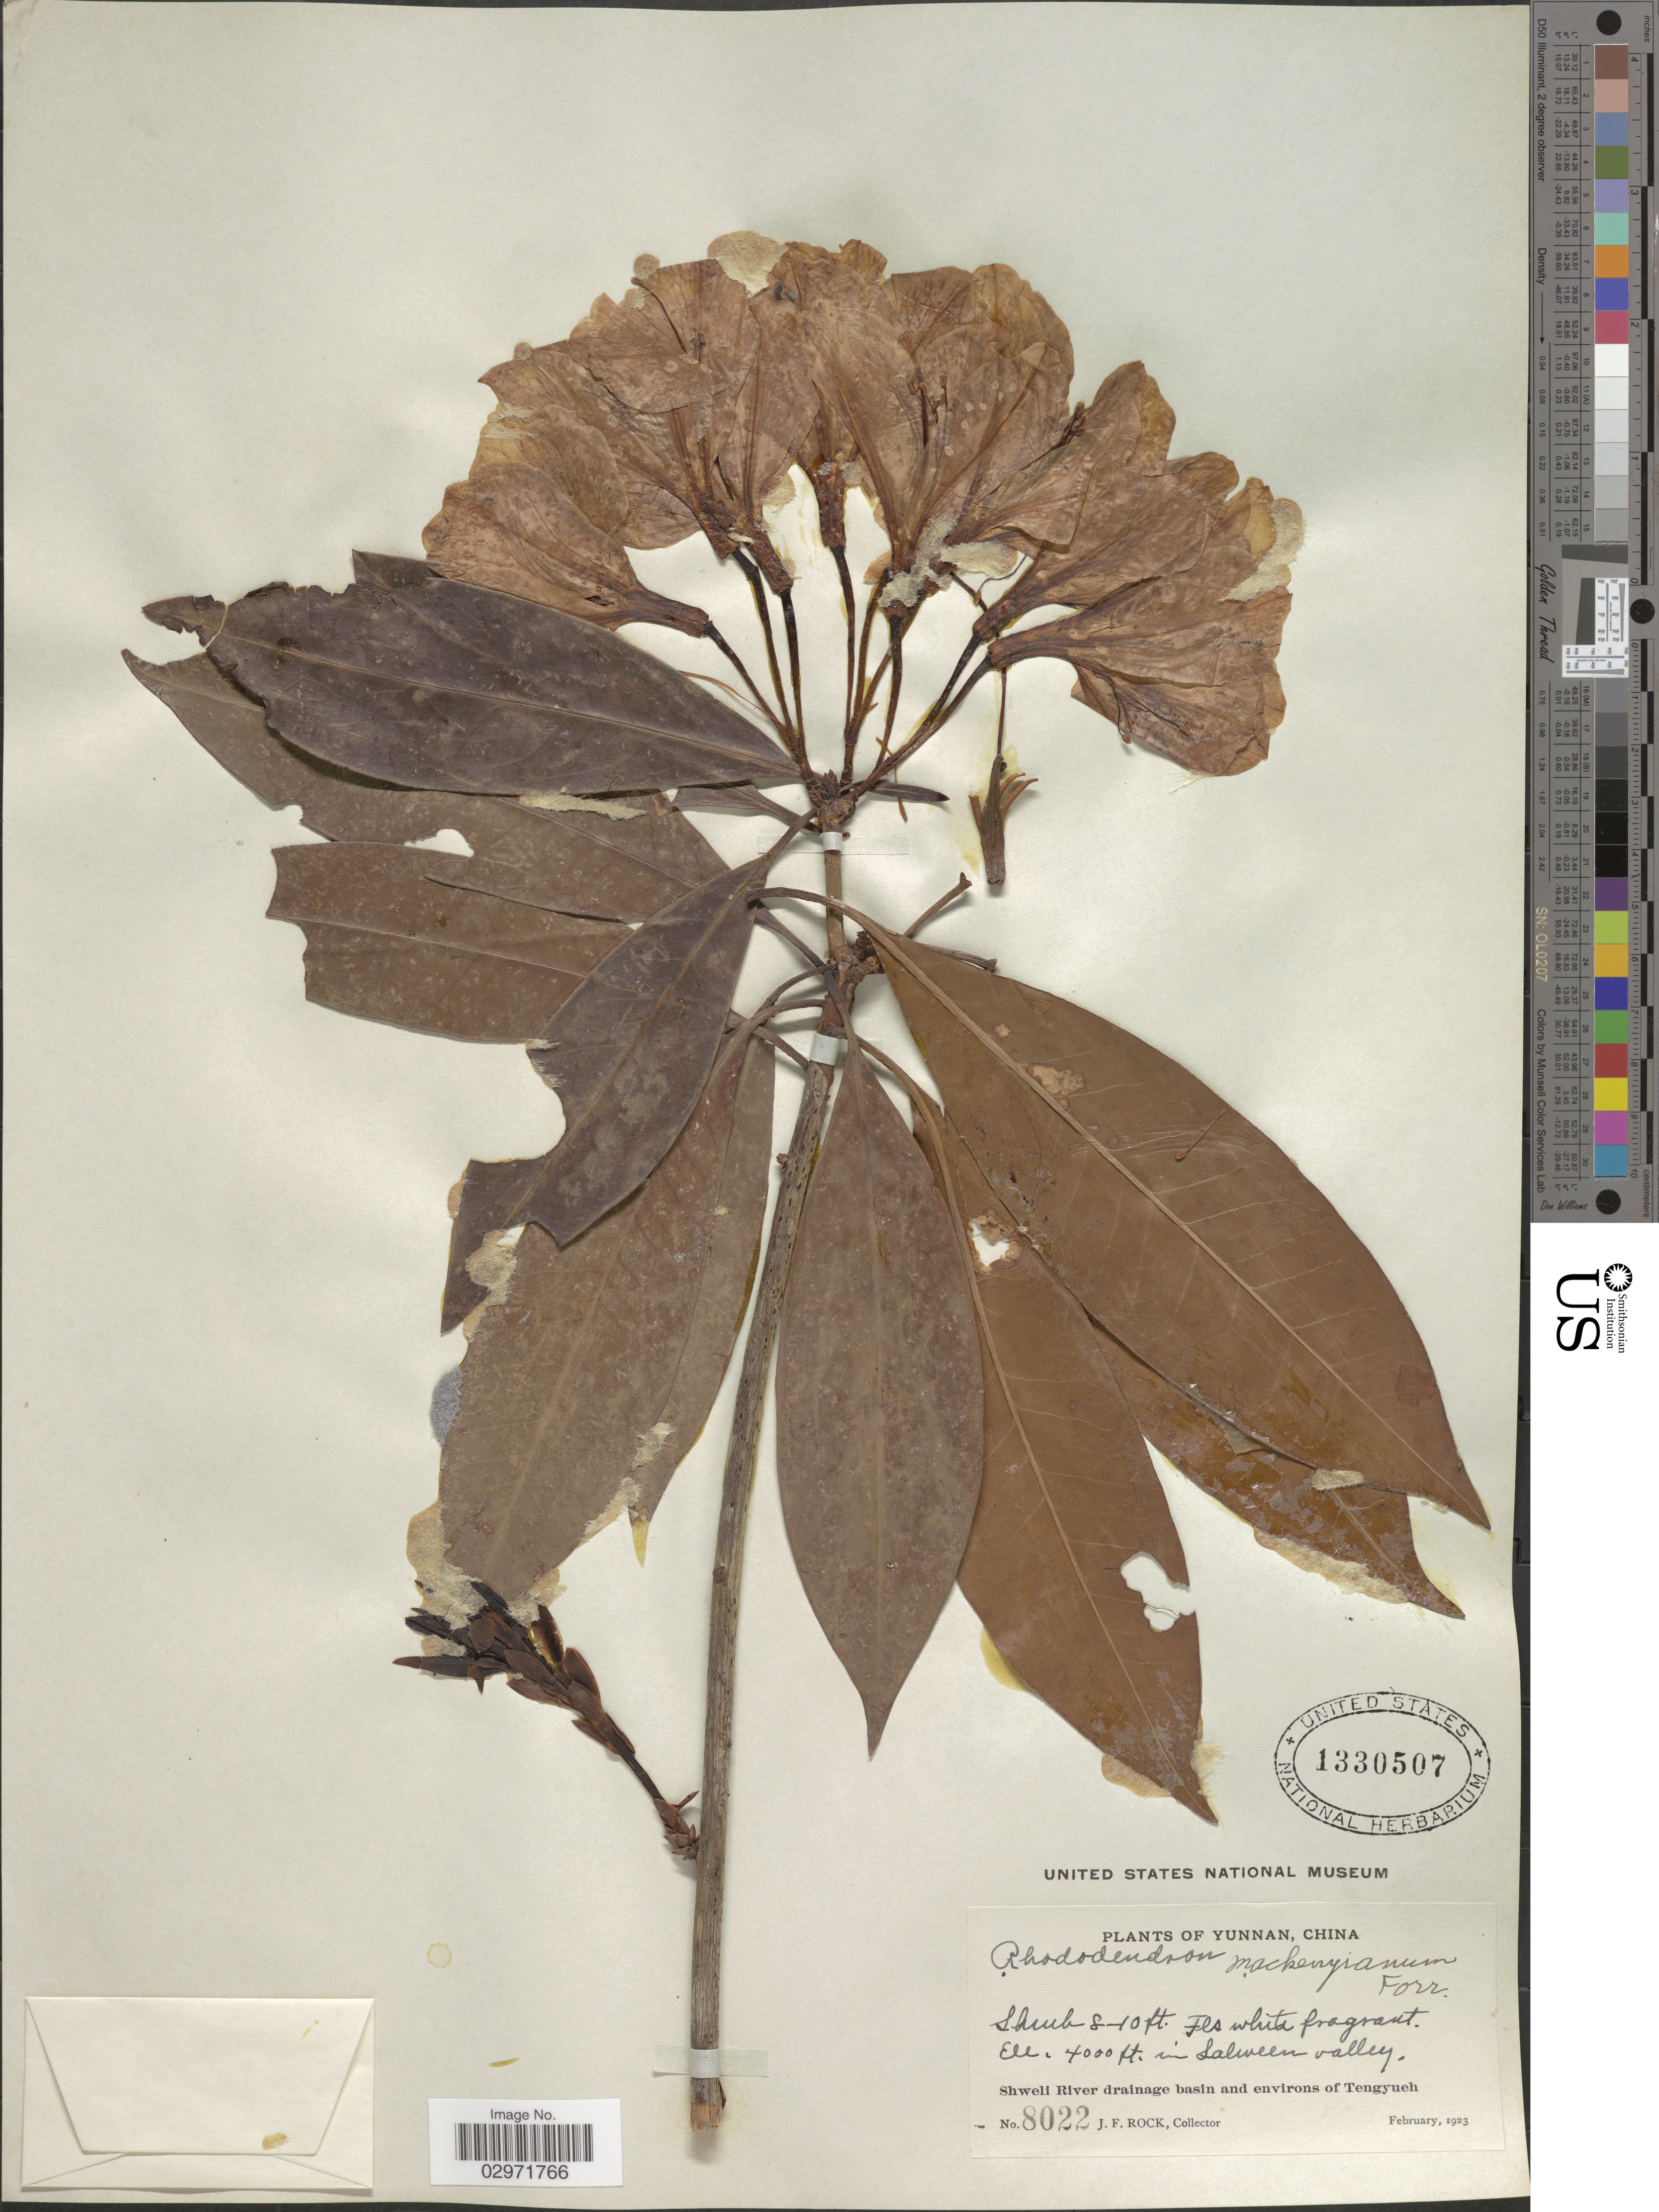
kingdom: Plantae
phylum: Tracheophyta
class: Magnoliopsida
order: Ericales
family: Ericaceae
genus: Rhododendron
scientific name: Rhododendron mackenzianum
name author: Forrest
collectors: J. Rock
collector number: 8022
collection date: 1923-02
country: China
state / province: Yunnan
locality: Shweli River drainage basin and environs of Tengyueh. In Salween valley.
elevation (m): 1219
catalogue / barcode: US 1330507